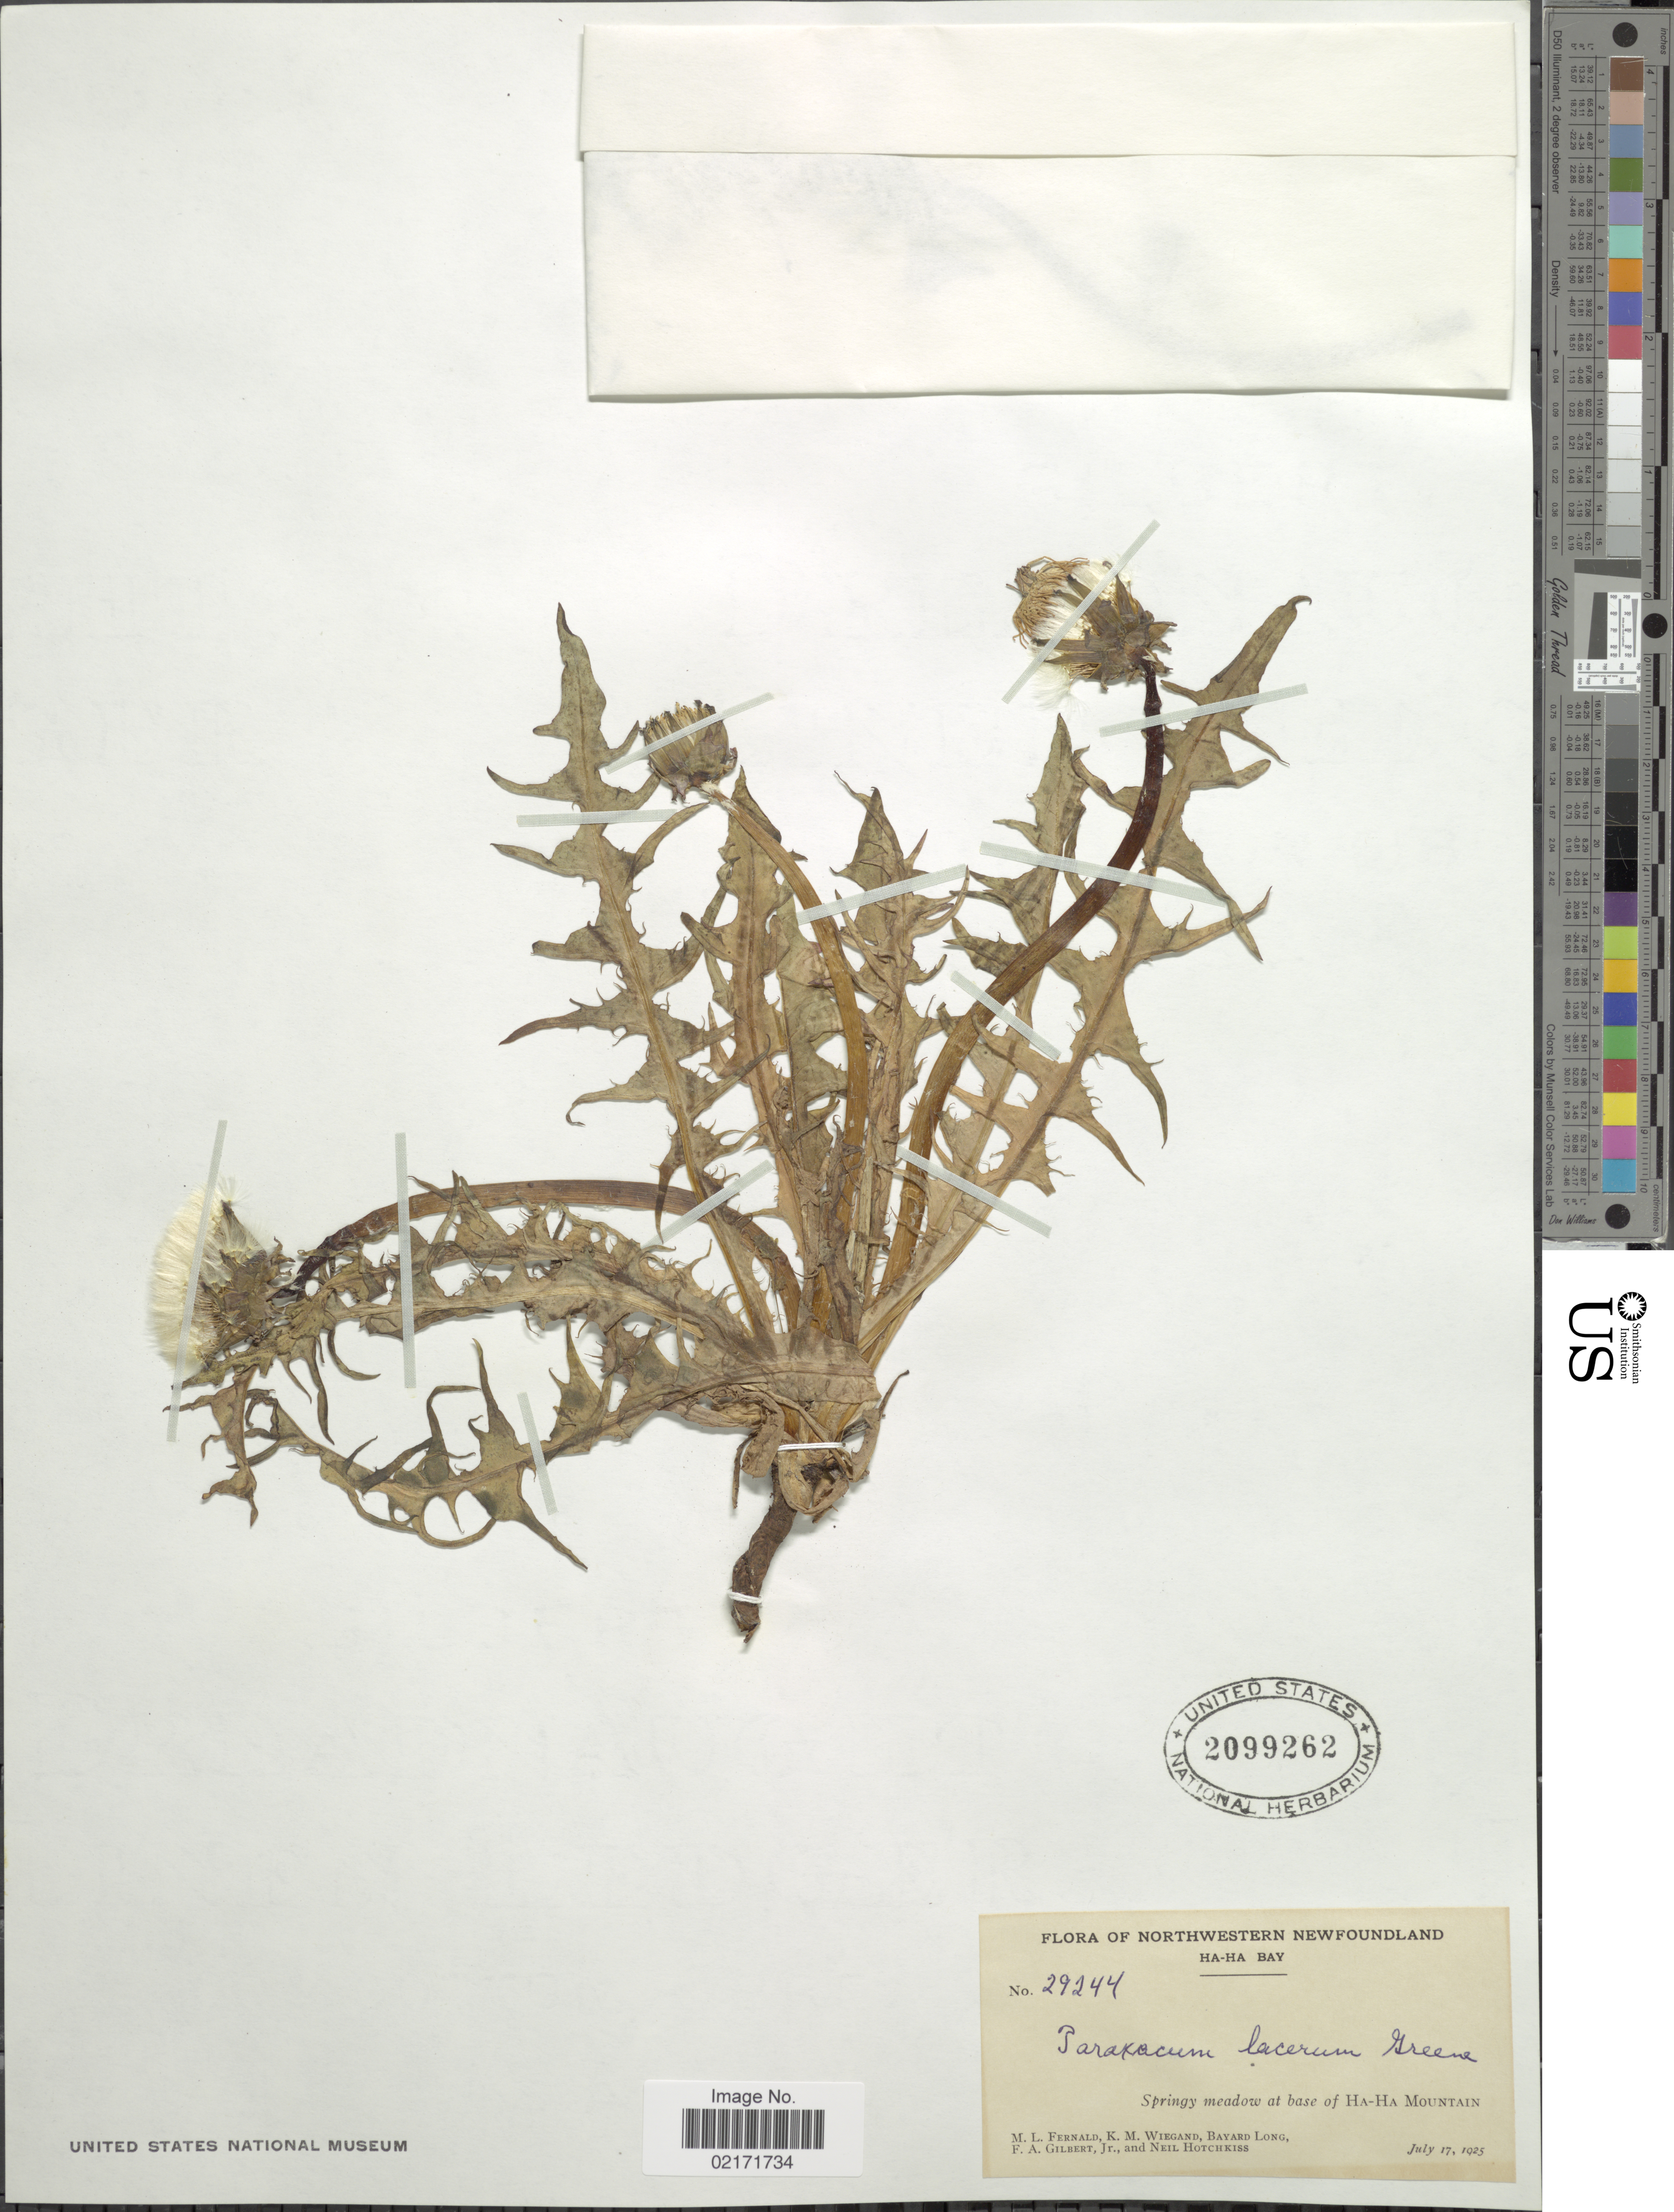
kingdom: Plantae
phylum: Tracheophyta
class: Magnoliopsida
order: Asterales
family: Asteraceae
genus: Taraxacum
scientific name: Taraxacum ceratophorum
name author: (Ledeb.) DC.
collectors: M. L. Fernald, K. M. Wiegand, B. Long, F. A. Gilbert & N. Hotchkiss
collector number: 29244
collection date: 1925-07-17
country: Canada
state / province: Newfoundland and Labrador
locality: Northwestern Newfoundland. Ha-Ha Bay. Springy meadow at base of Ha-Ha Mountain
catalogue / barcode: US 2099262